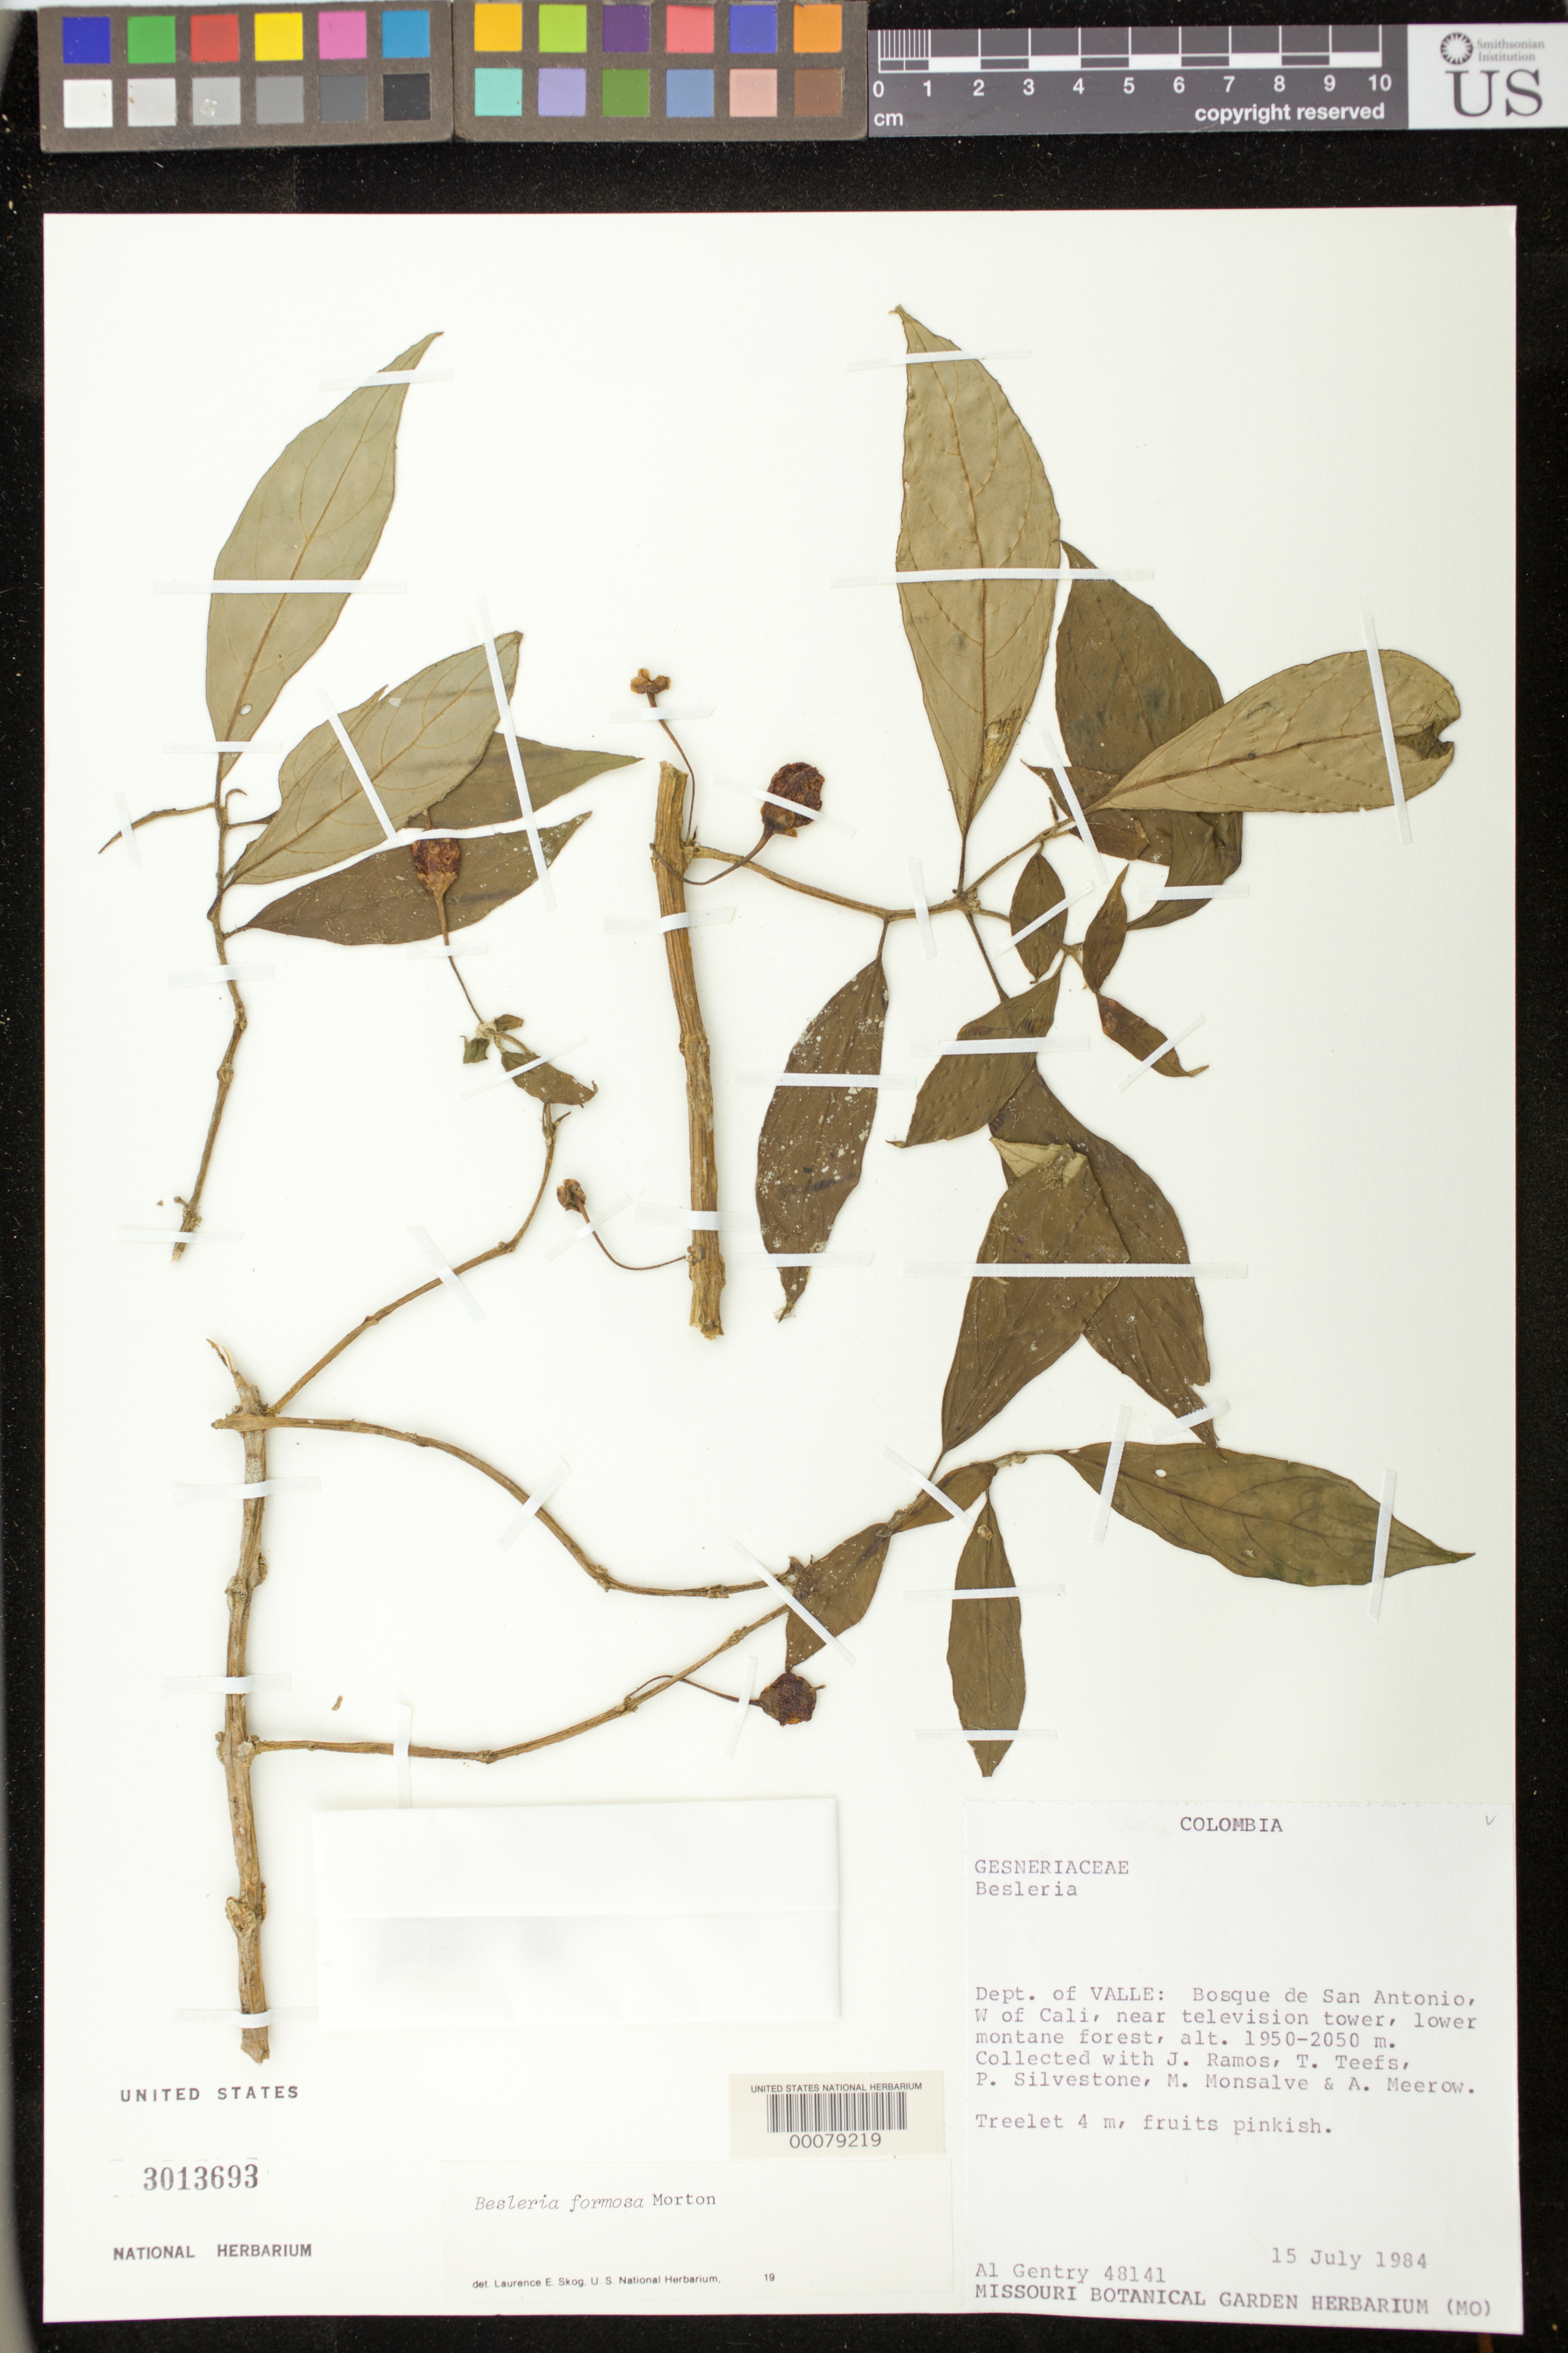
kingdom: Plantae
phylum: Tracheophyta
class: Magnoliopsida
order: Lamiales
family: Gesneriaceae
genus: Besleria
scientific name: Besleria amabilis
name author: C.V. Morton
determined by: Skog, Laurence E.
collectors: A. H. Gentry & et al.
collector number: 48141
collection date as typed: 15 Jul 1984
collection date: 1984-07-15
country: Colombia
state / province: Valle del Cauca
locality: Bosque de San Antonio, W of Cali, near television tower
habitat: Lower montane forest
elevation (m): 1950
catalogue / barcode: US 3013693